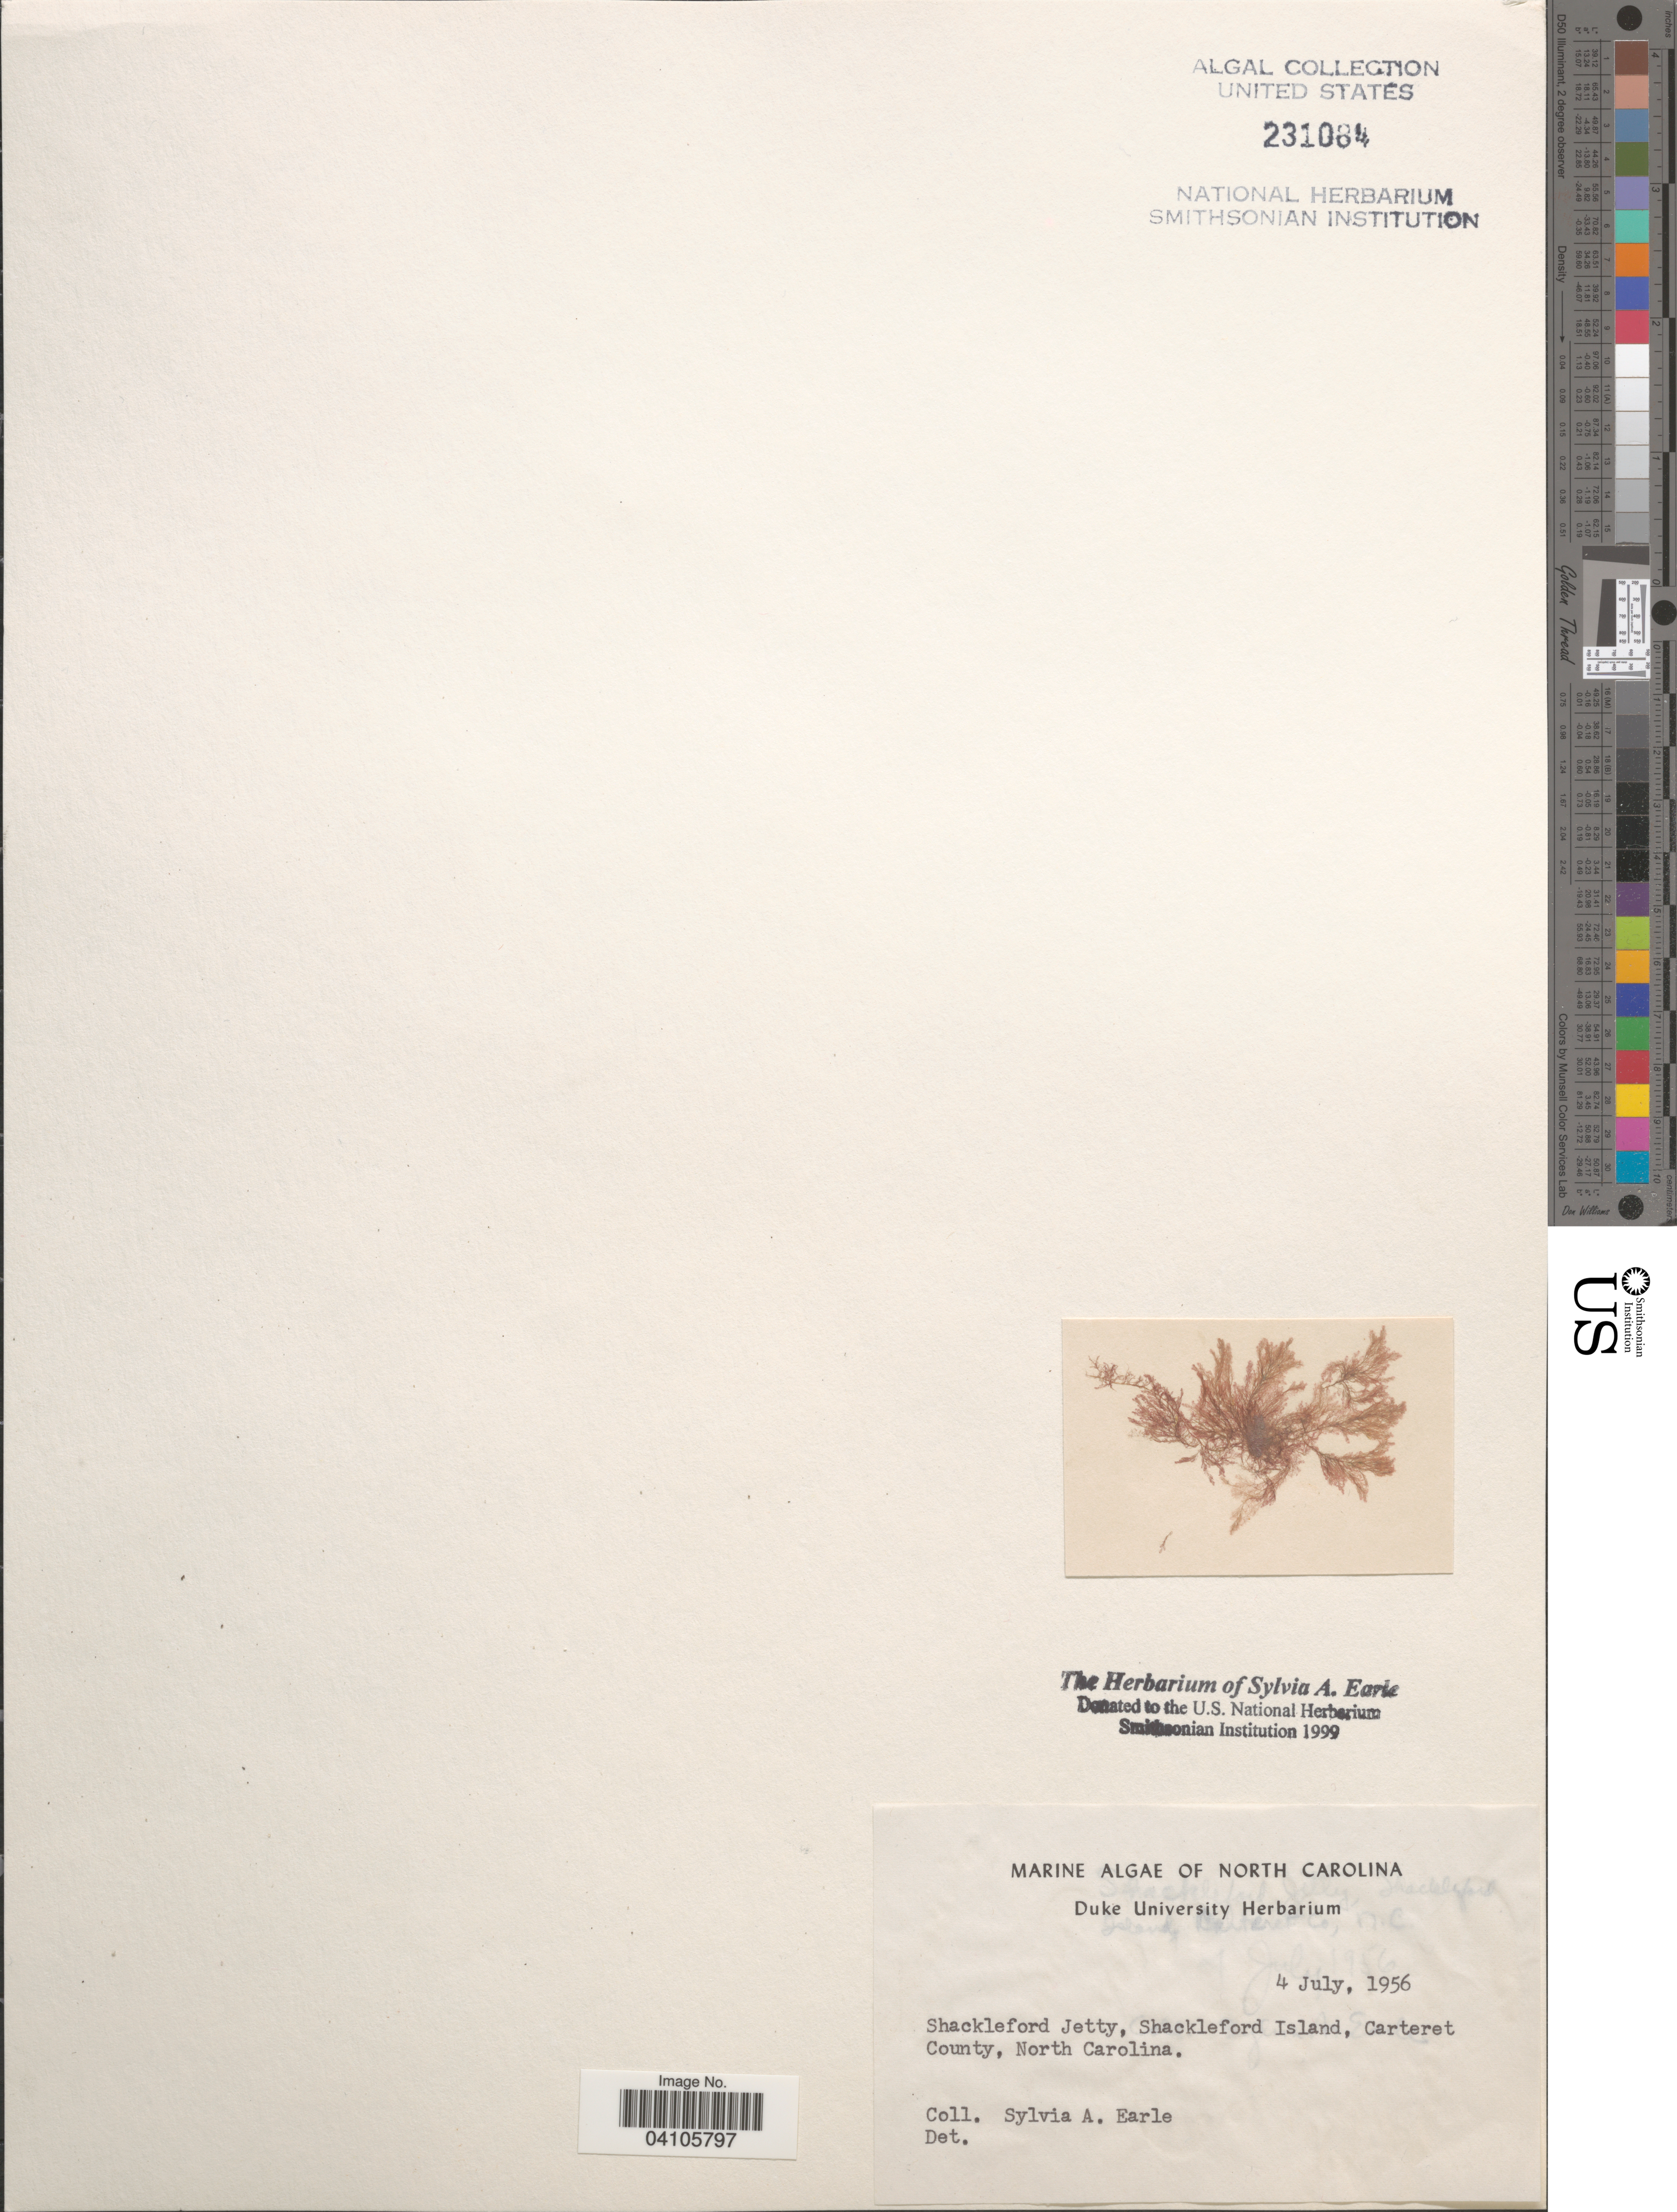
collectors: S. A. Earle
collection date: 1956-07-04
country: United States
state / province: North Carolina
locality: Shackleford Jetty, Shackleford Island, Carteret County.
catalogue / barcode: US 231084